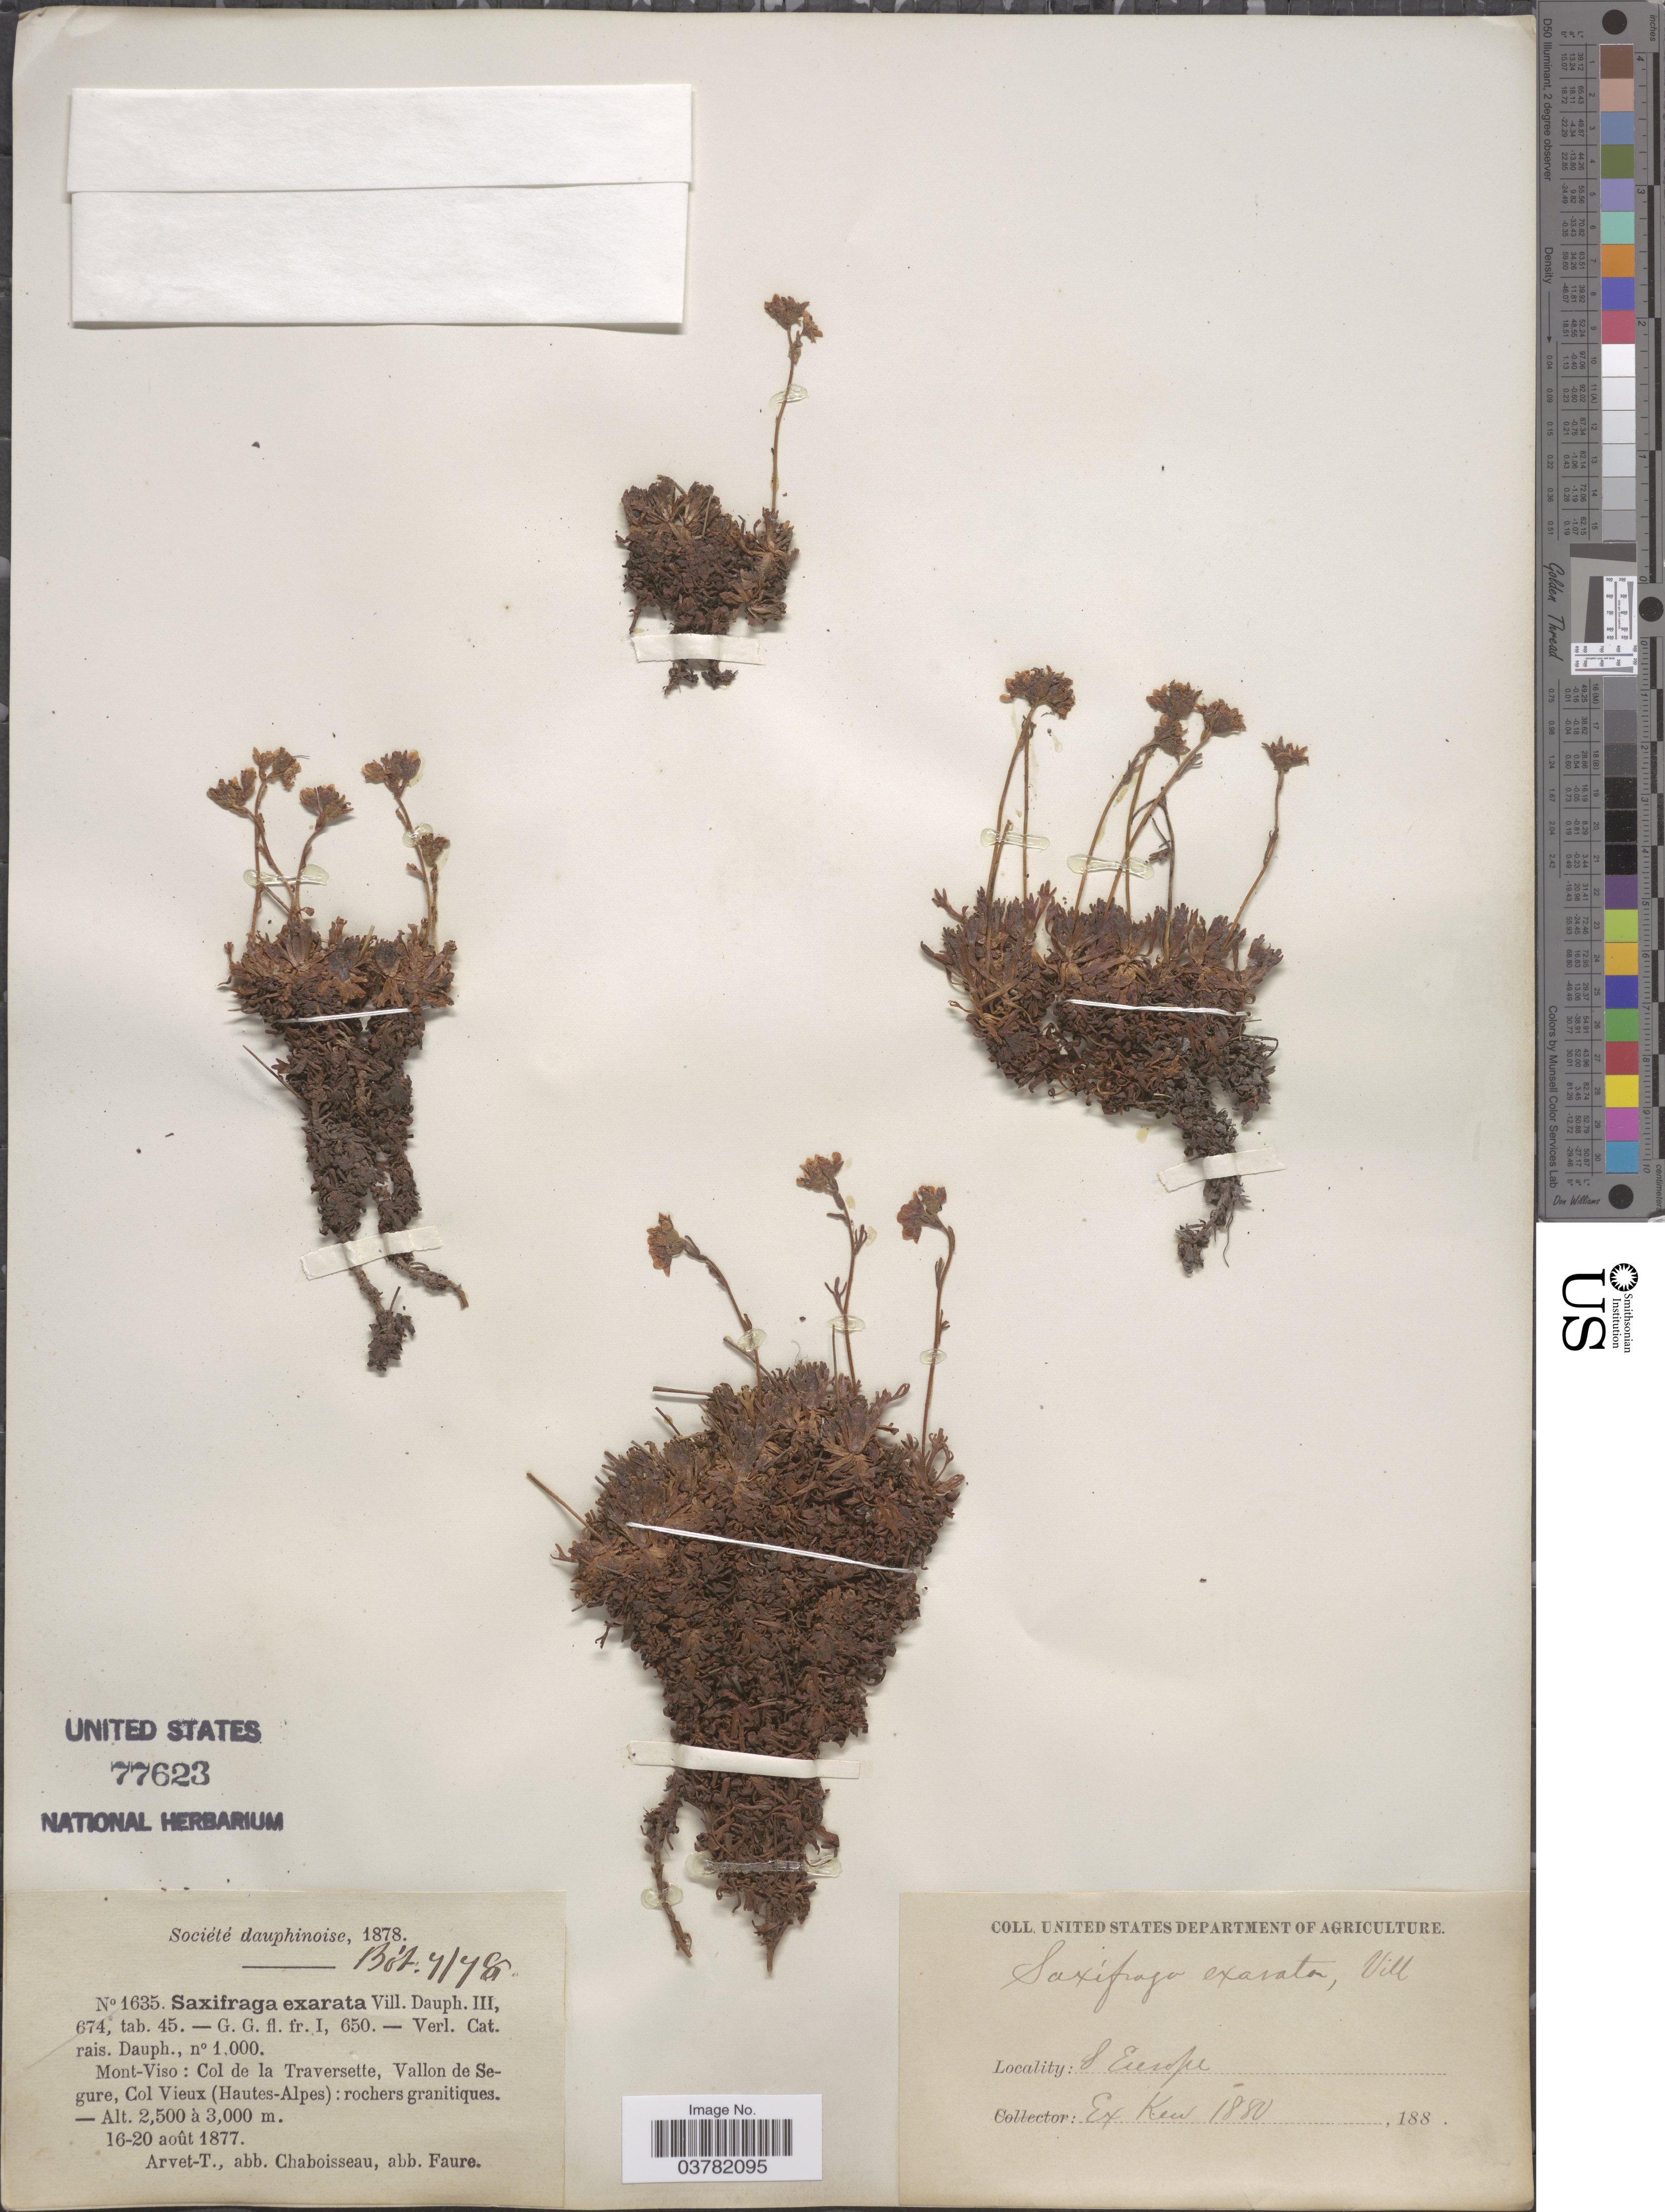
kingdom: Plantae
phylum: Tracheophyta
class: Magnoliopsida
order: Saxifragales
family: Saxifragaceae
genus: Saxifraga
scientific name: Saxifraga caespitosa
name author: L.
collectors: T. Arvet, A. Chaboisseau & A. Faure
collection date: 1877-08-16/1877-08-20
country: France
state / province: Provence-Alpes-Côte d'Azur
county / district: Hautes-Alpes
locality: Mont-Viso : Col de la Traversette, Vallon de Segure, Col Vieux (Hautes-Alpes):rochers granitiques.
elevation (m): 2500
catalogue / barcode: US 77623